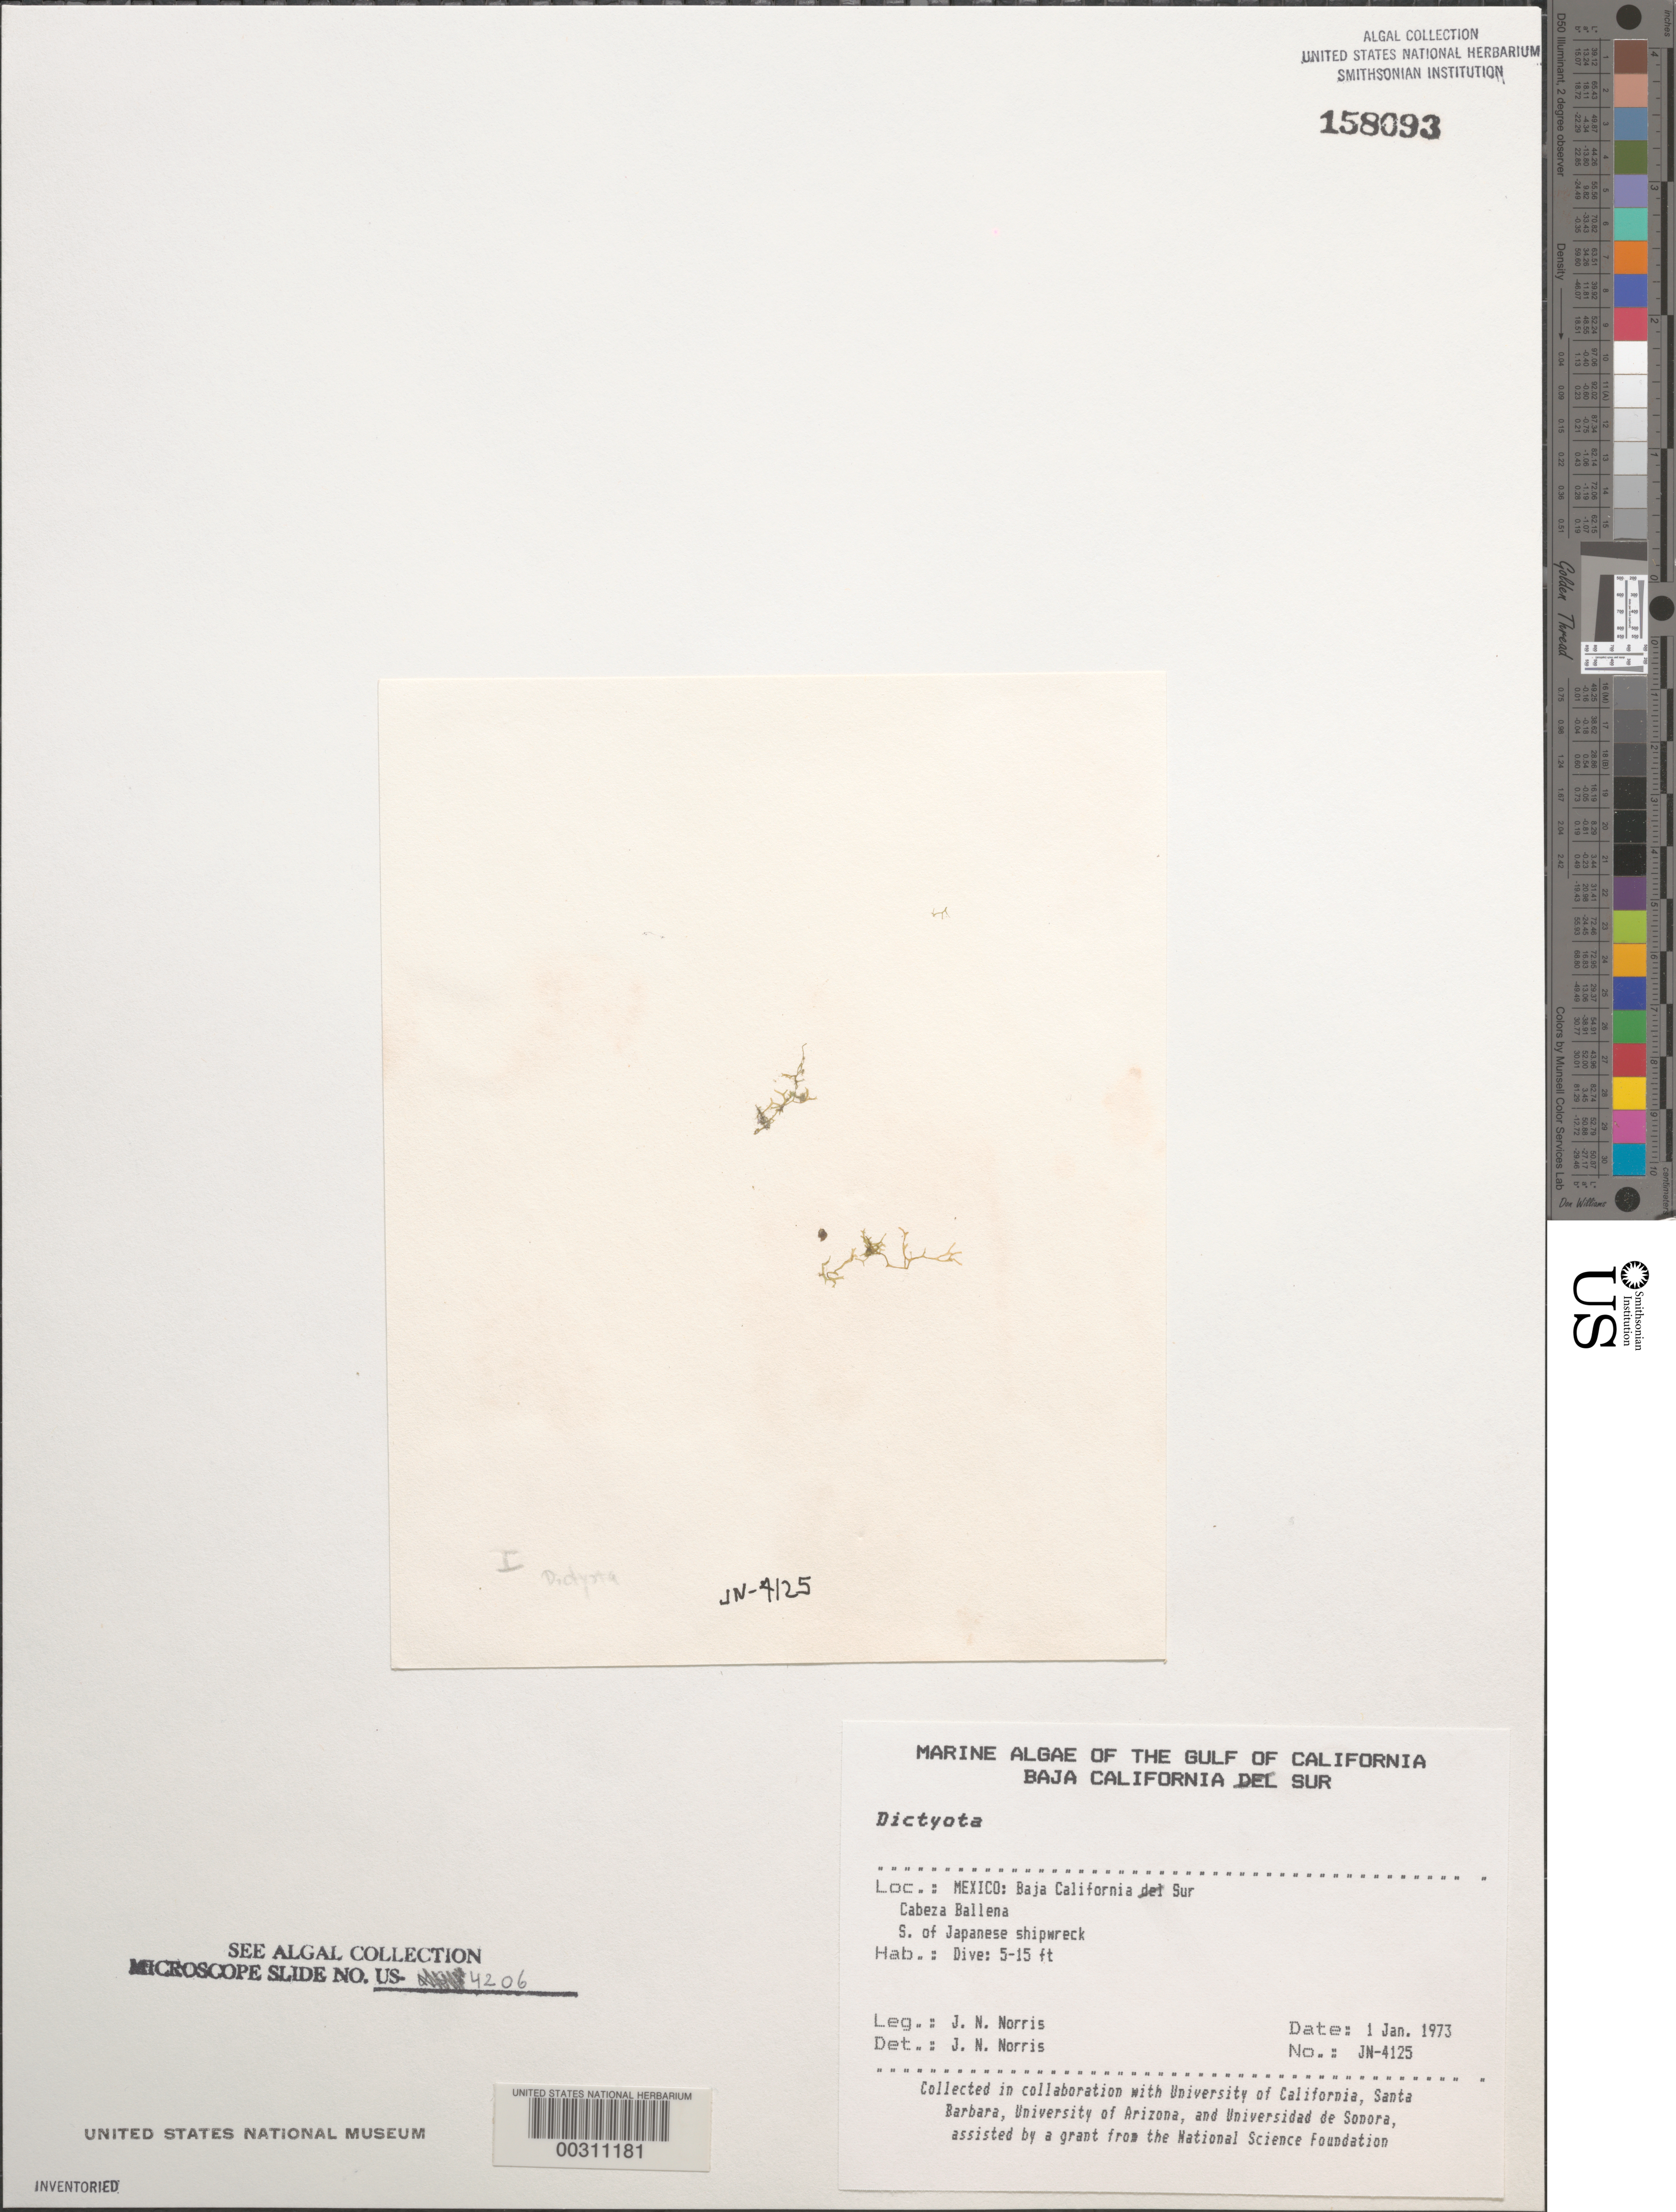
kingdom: Chromista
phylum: Ochrophyta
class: Phaeophyceae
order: Dictyotales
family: Dictyotaceae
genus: Dictyota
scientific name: Dictyota sp.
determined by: Norris, James N.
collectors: J. N. Norris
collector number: JN-4125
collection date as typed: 01 Jan 1973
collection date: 1973-01-01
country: Mexico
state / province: Baja California Sur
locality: Cabeza Ballena, south of Japanese shipwreck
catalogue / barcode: US 158093